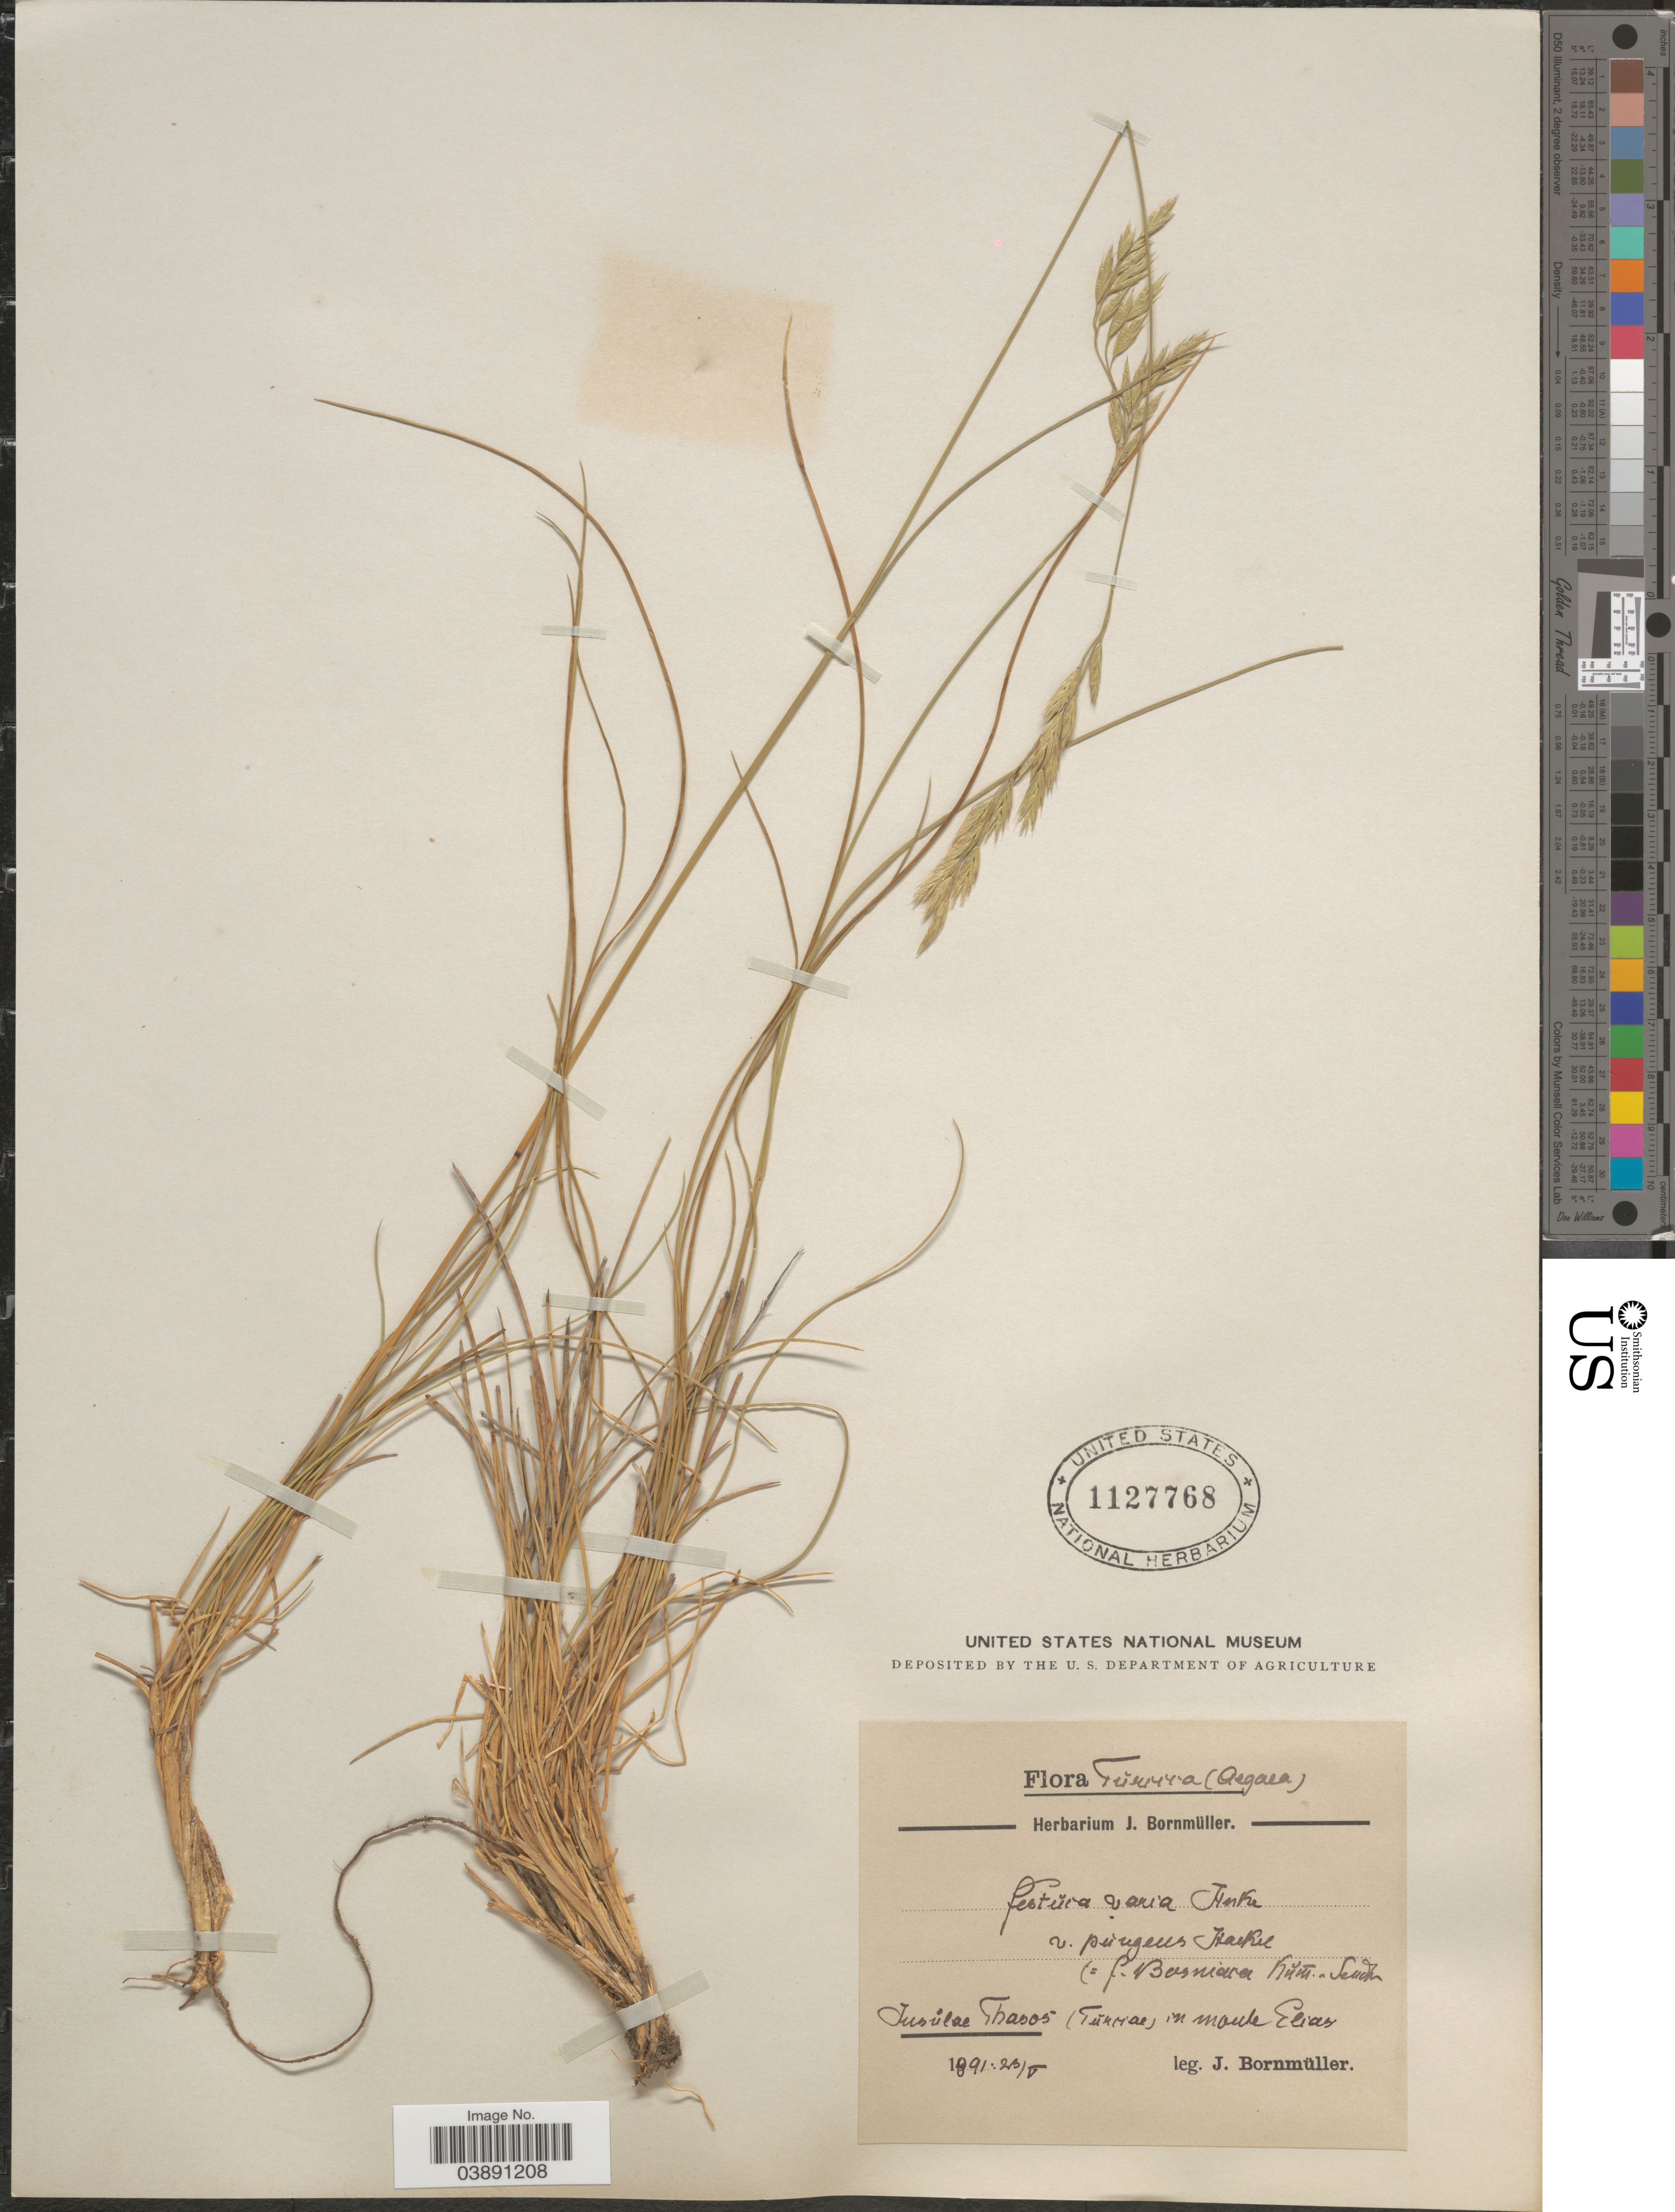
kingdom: Plantae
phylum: Tracheophyta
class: Liliopsida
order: Poales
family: Poaceae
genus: Festuca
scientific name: Festuca varia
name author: Haenke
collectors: J. Bornmüller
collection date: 1891-05-25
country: Greece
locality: Turcica (Aegea). Insulae Thasos (Turciae) in monte Elias.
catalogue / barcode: US 1127768